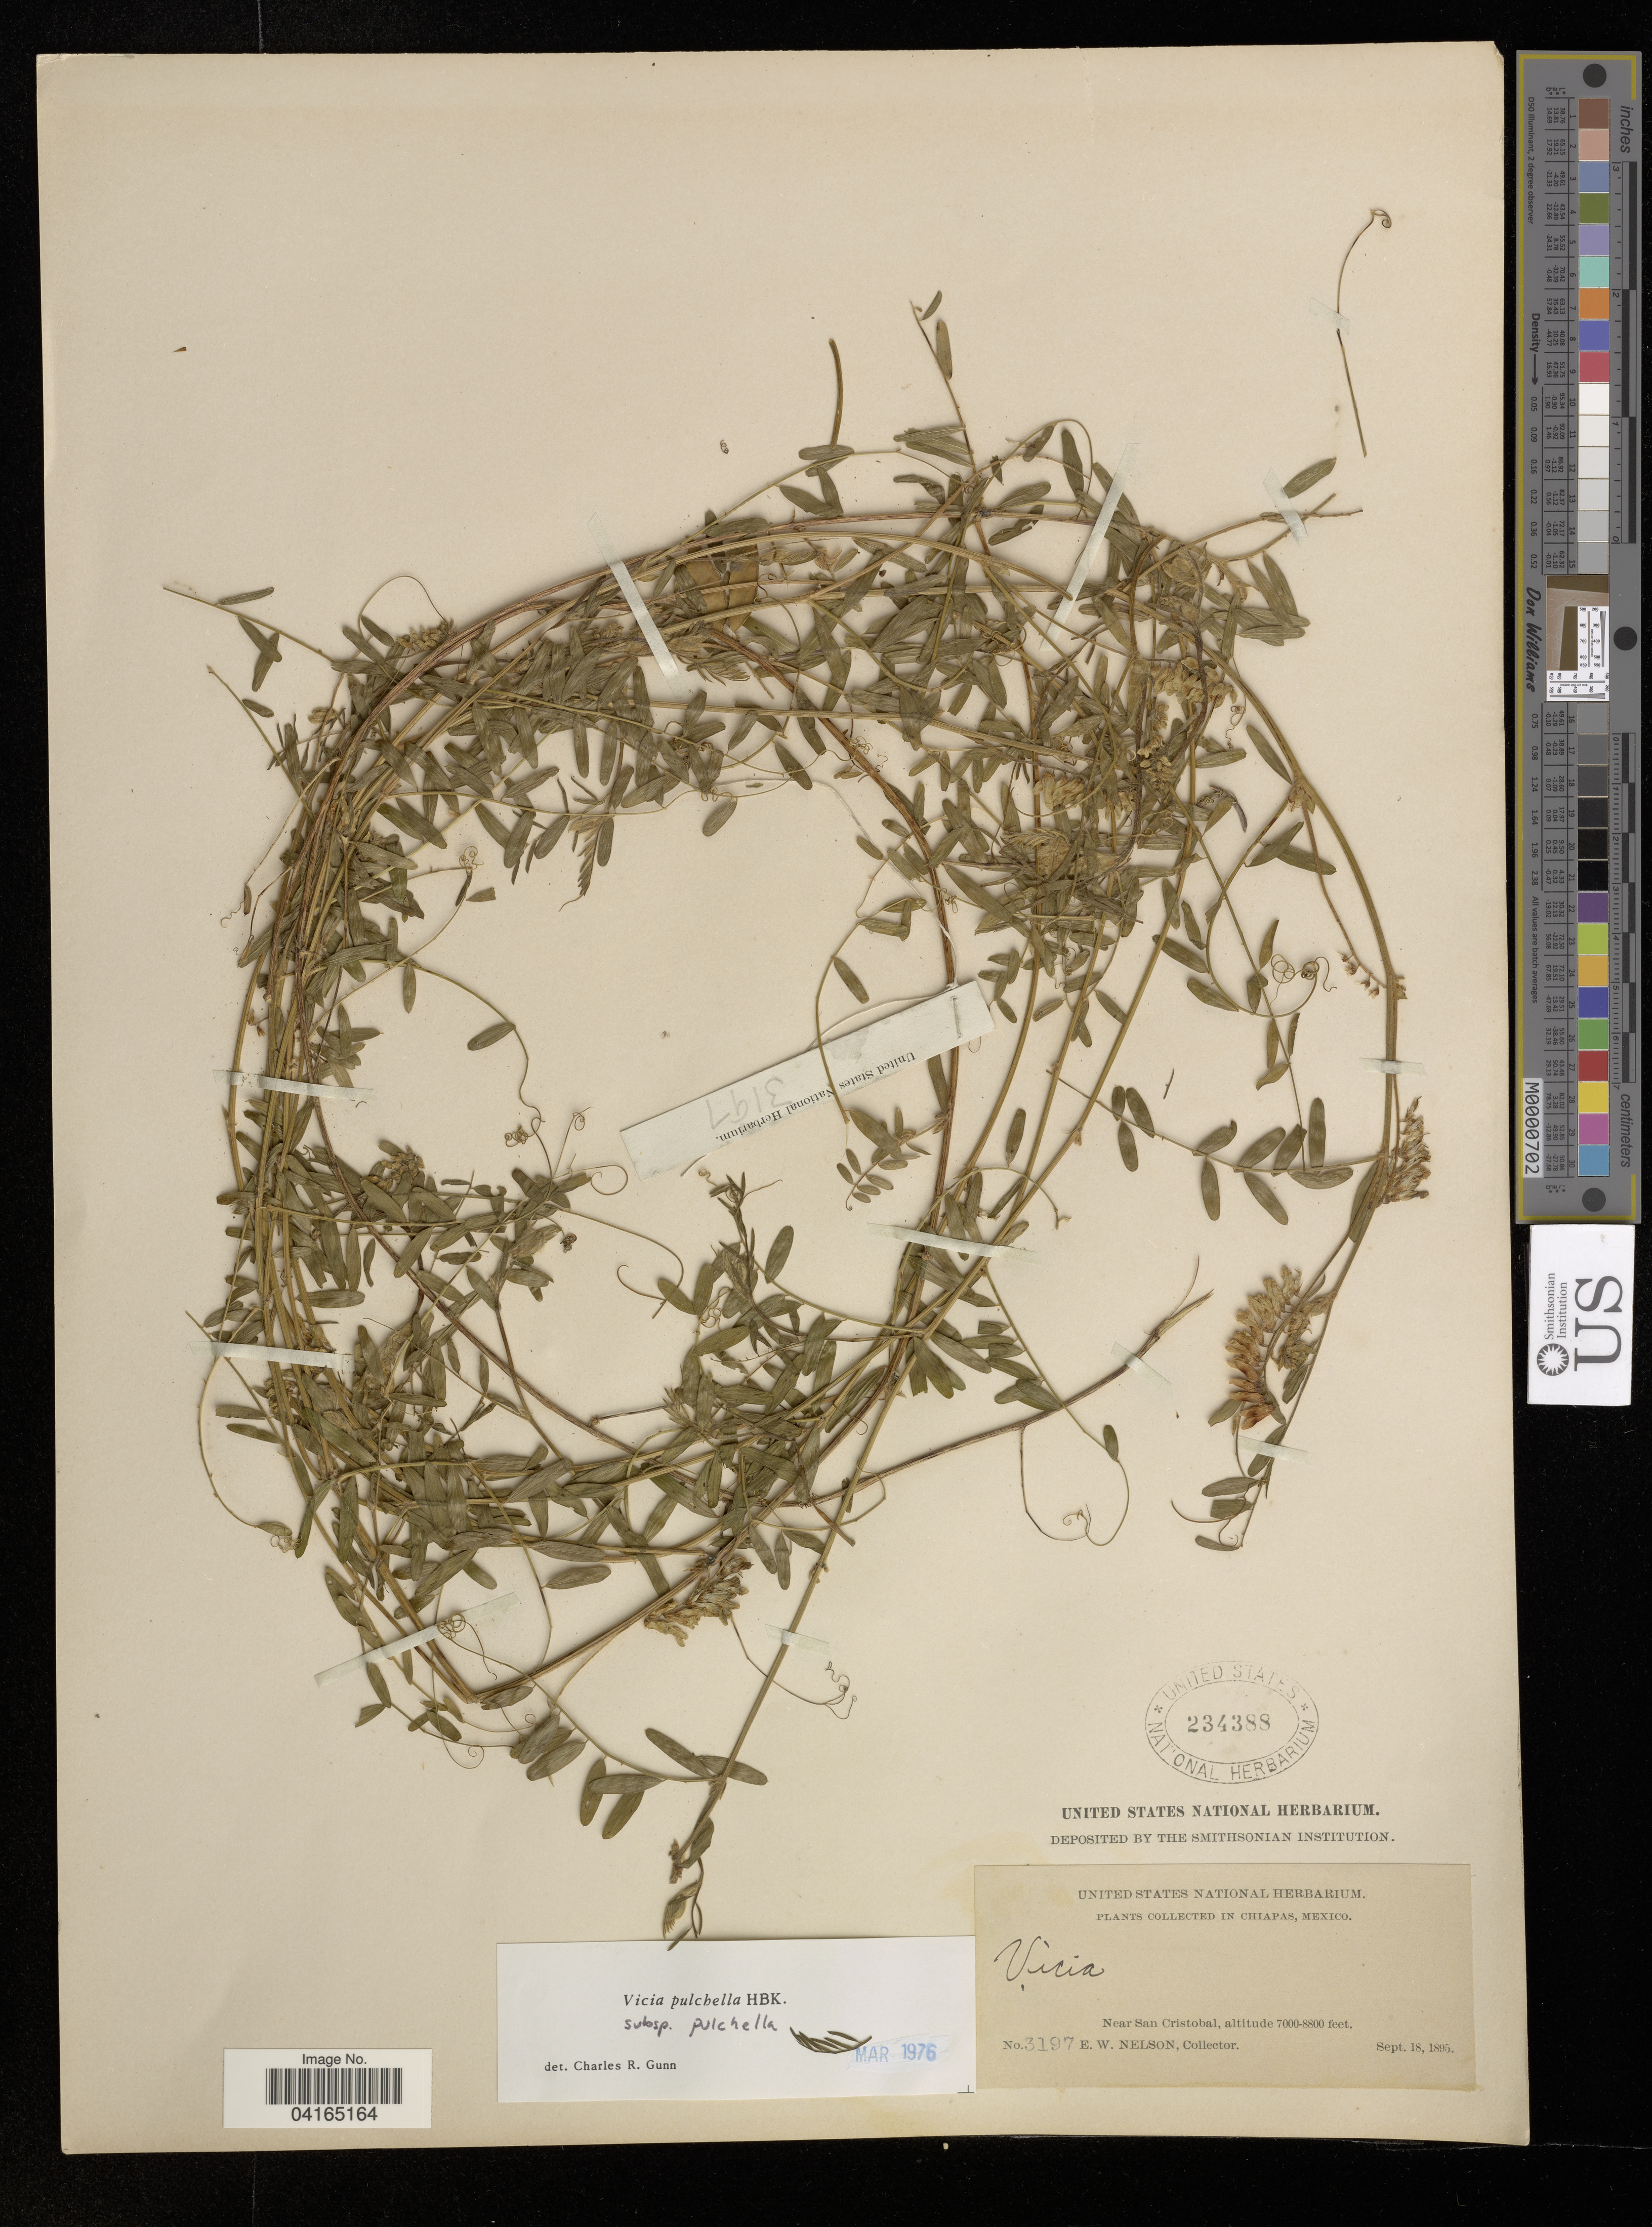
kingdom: Plantae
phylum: Tracheophyta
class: Magnoliopsida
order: Fabales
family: Fabaceae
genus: Vicia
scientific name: Vicia pulchella subsp. pulchella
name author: Kunth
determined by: Hechenleitner, Paulina, RBG Edinburgh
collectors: E. W. Nelson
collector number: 3197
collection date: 1895-09-18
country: Mexico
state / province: Chiapas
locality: Near San Cristobal.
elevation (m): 2134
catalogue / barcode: US 234388